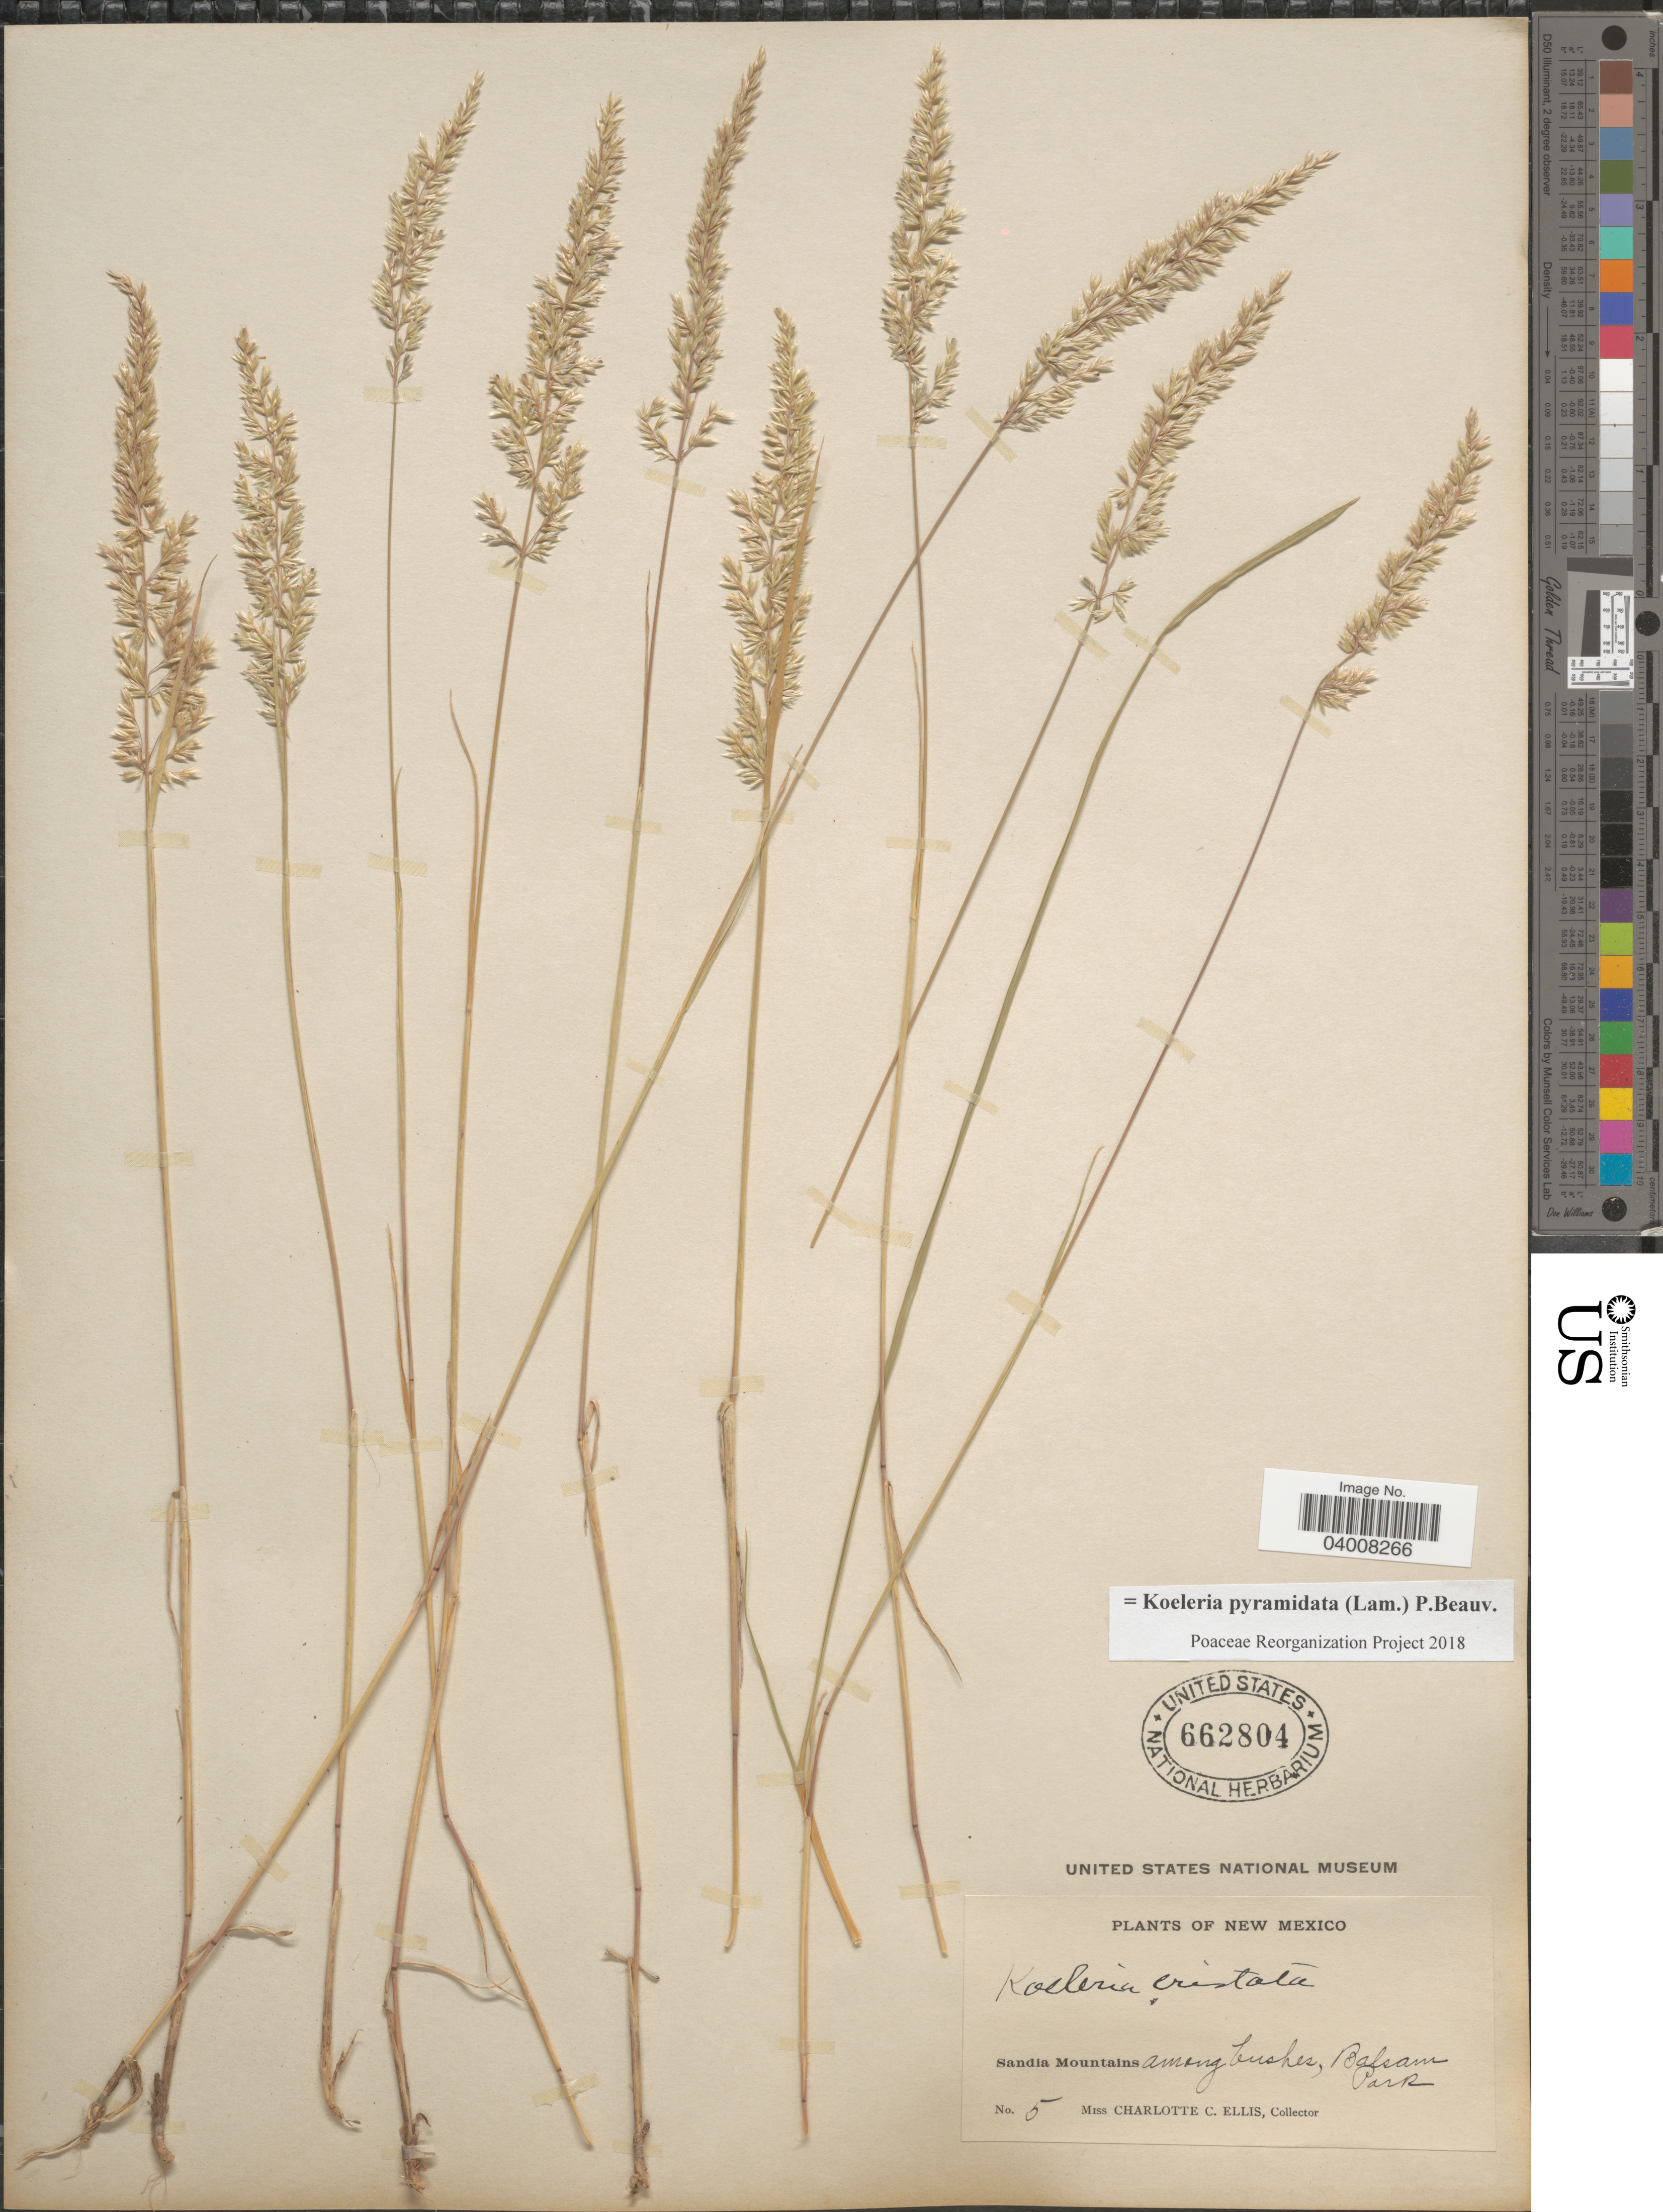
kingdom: Plantae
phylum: Tracheophyta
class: Liliopsida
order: Poales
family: Poaceae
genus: Koeleria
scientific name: Koeleria pyramidata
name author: (Lam.) P. Beauv.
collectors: C. C. Ellis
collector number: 5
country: United States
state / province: New Mexico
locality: Sandia Mountains among bushes, Balsam Park.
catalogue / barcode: US 662804